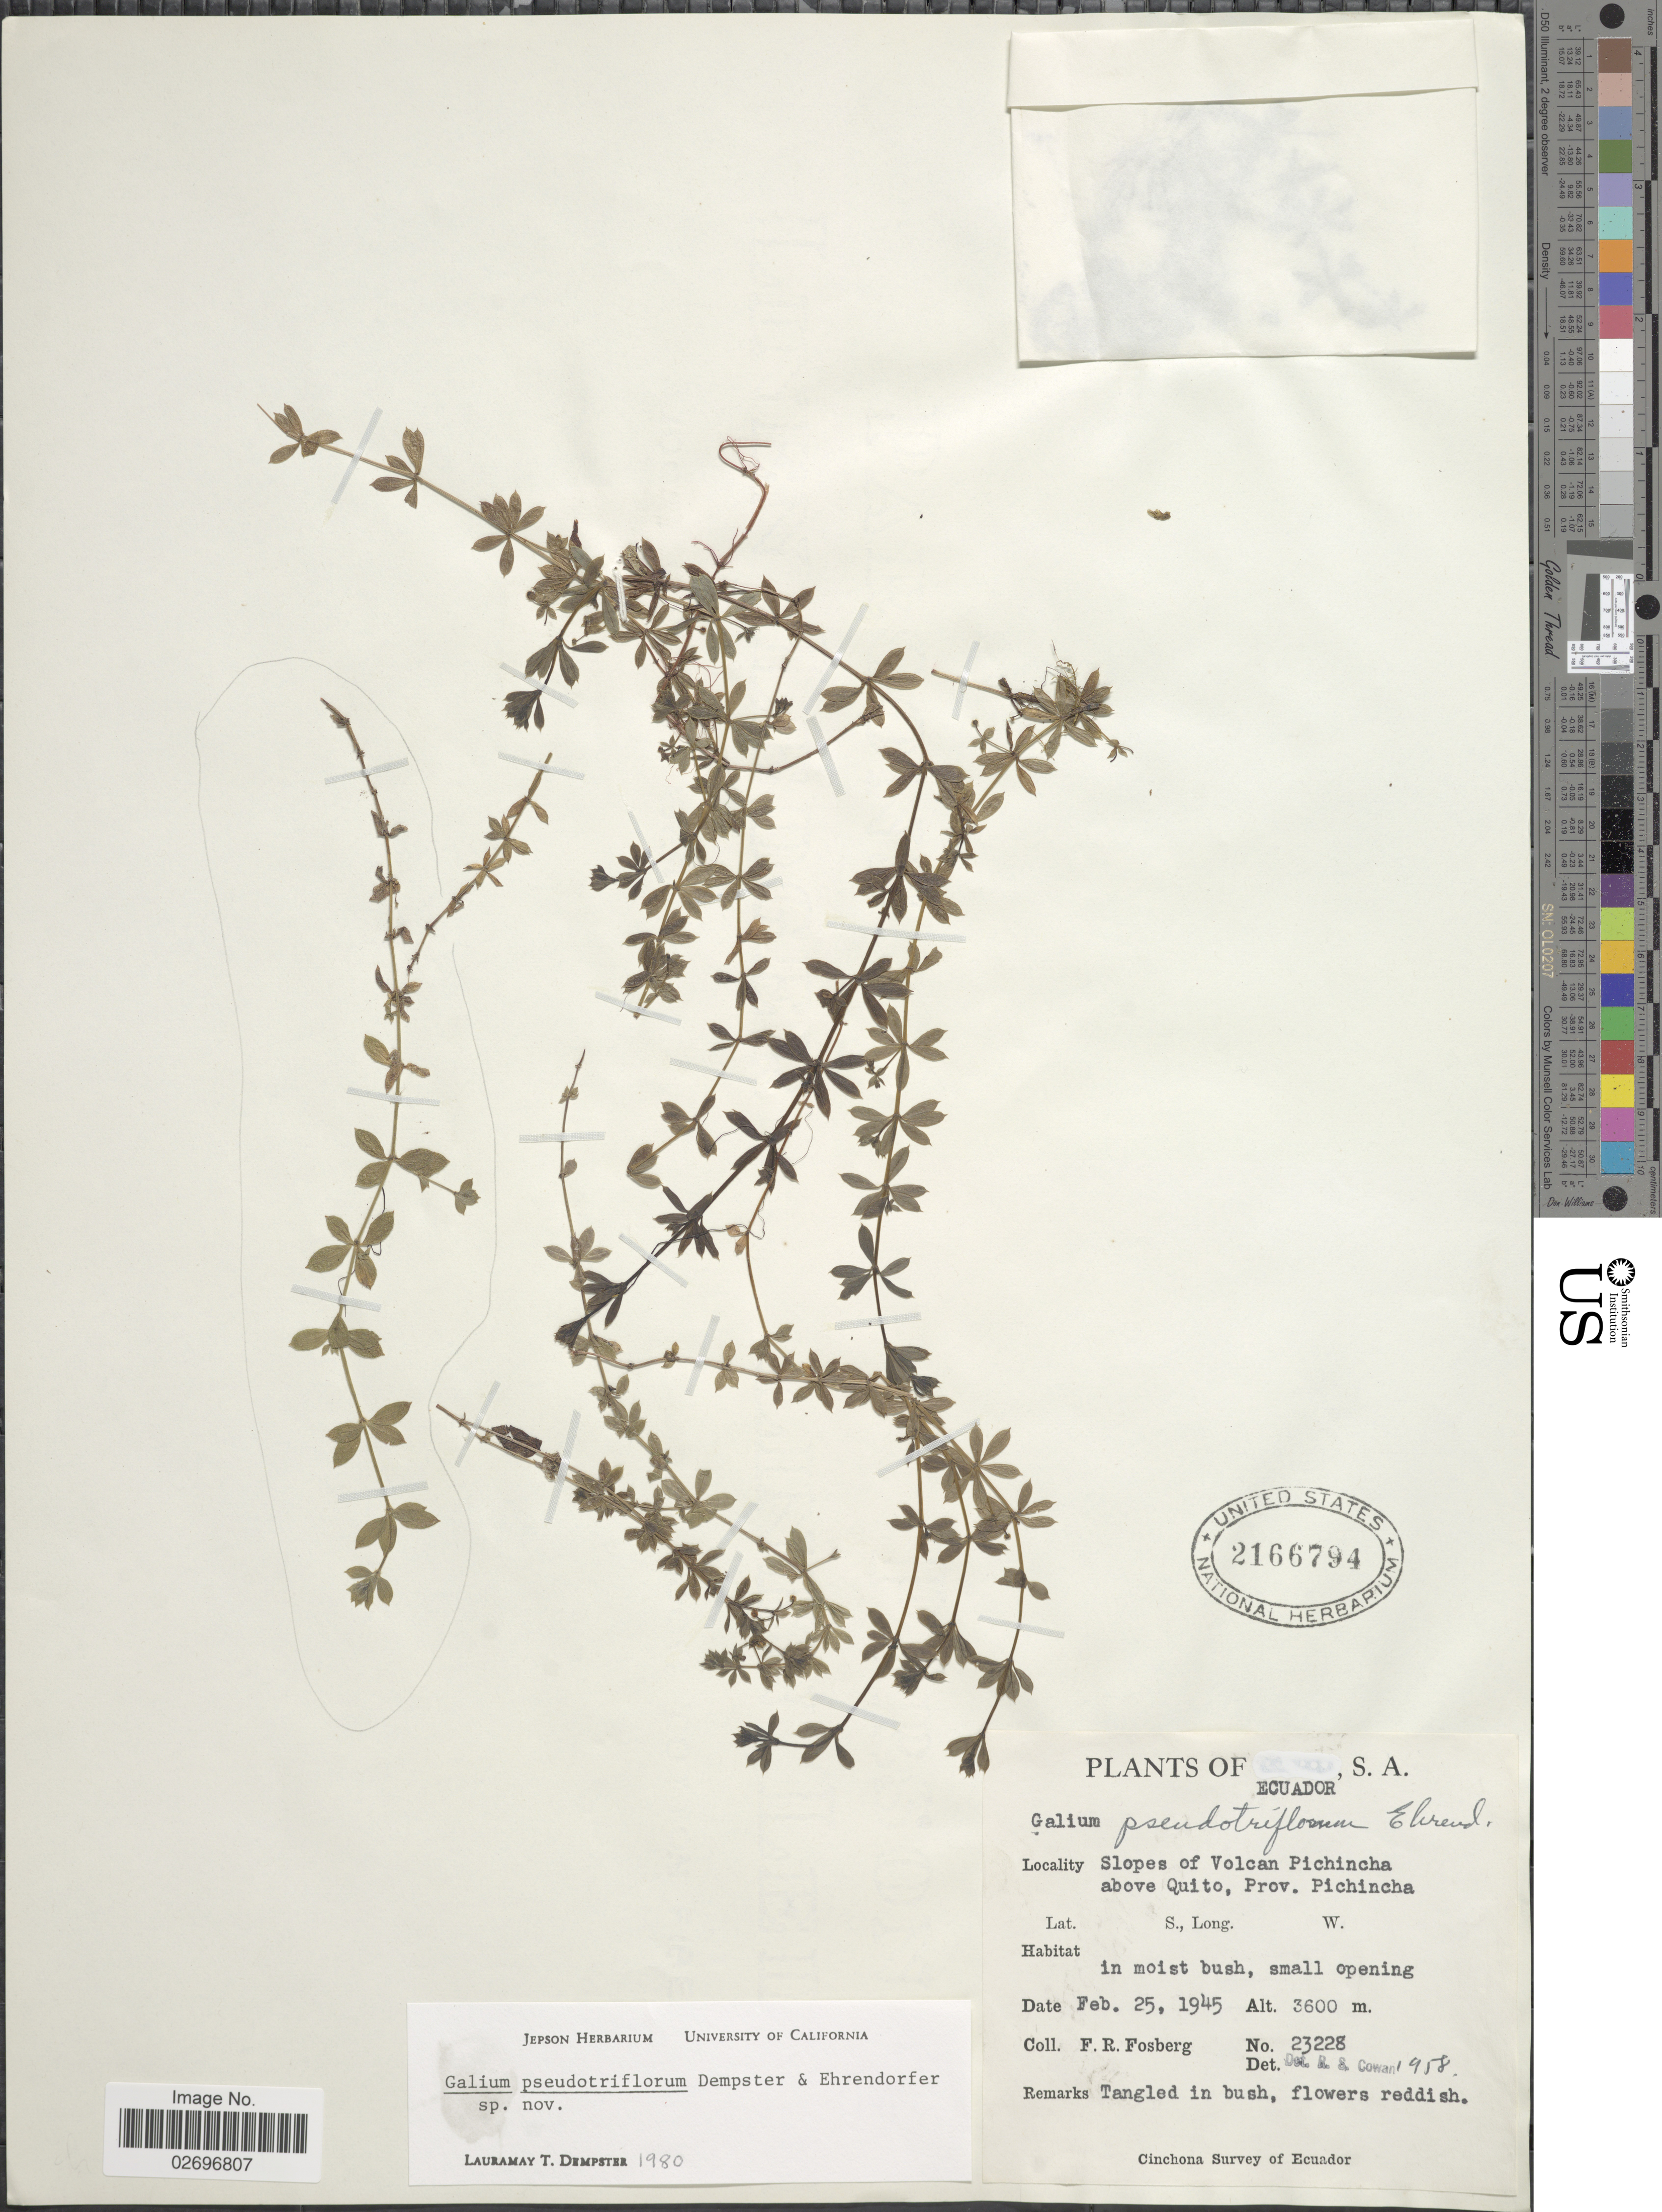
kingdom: Plantae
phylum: Tracheophyta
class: Magnoliopsida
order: Gentianales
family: Rubiaceae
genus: Galium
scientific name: Galium pseudotriflorum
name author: Dempster & Ehrend.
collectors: F. R. Fosberg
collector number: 23228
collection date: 1945-02-25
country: Ecuador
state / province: Pichincha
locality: Slopes of Volcan Pichincha above Quito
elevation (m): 3600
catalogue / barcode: US 2166794